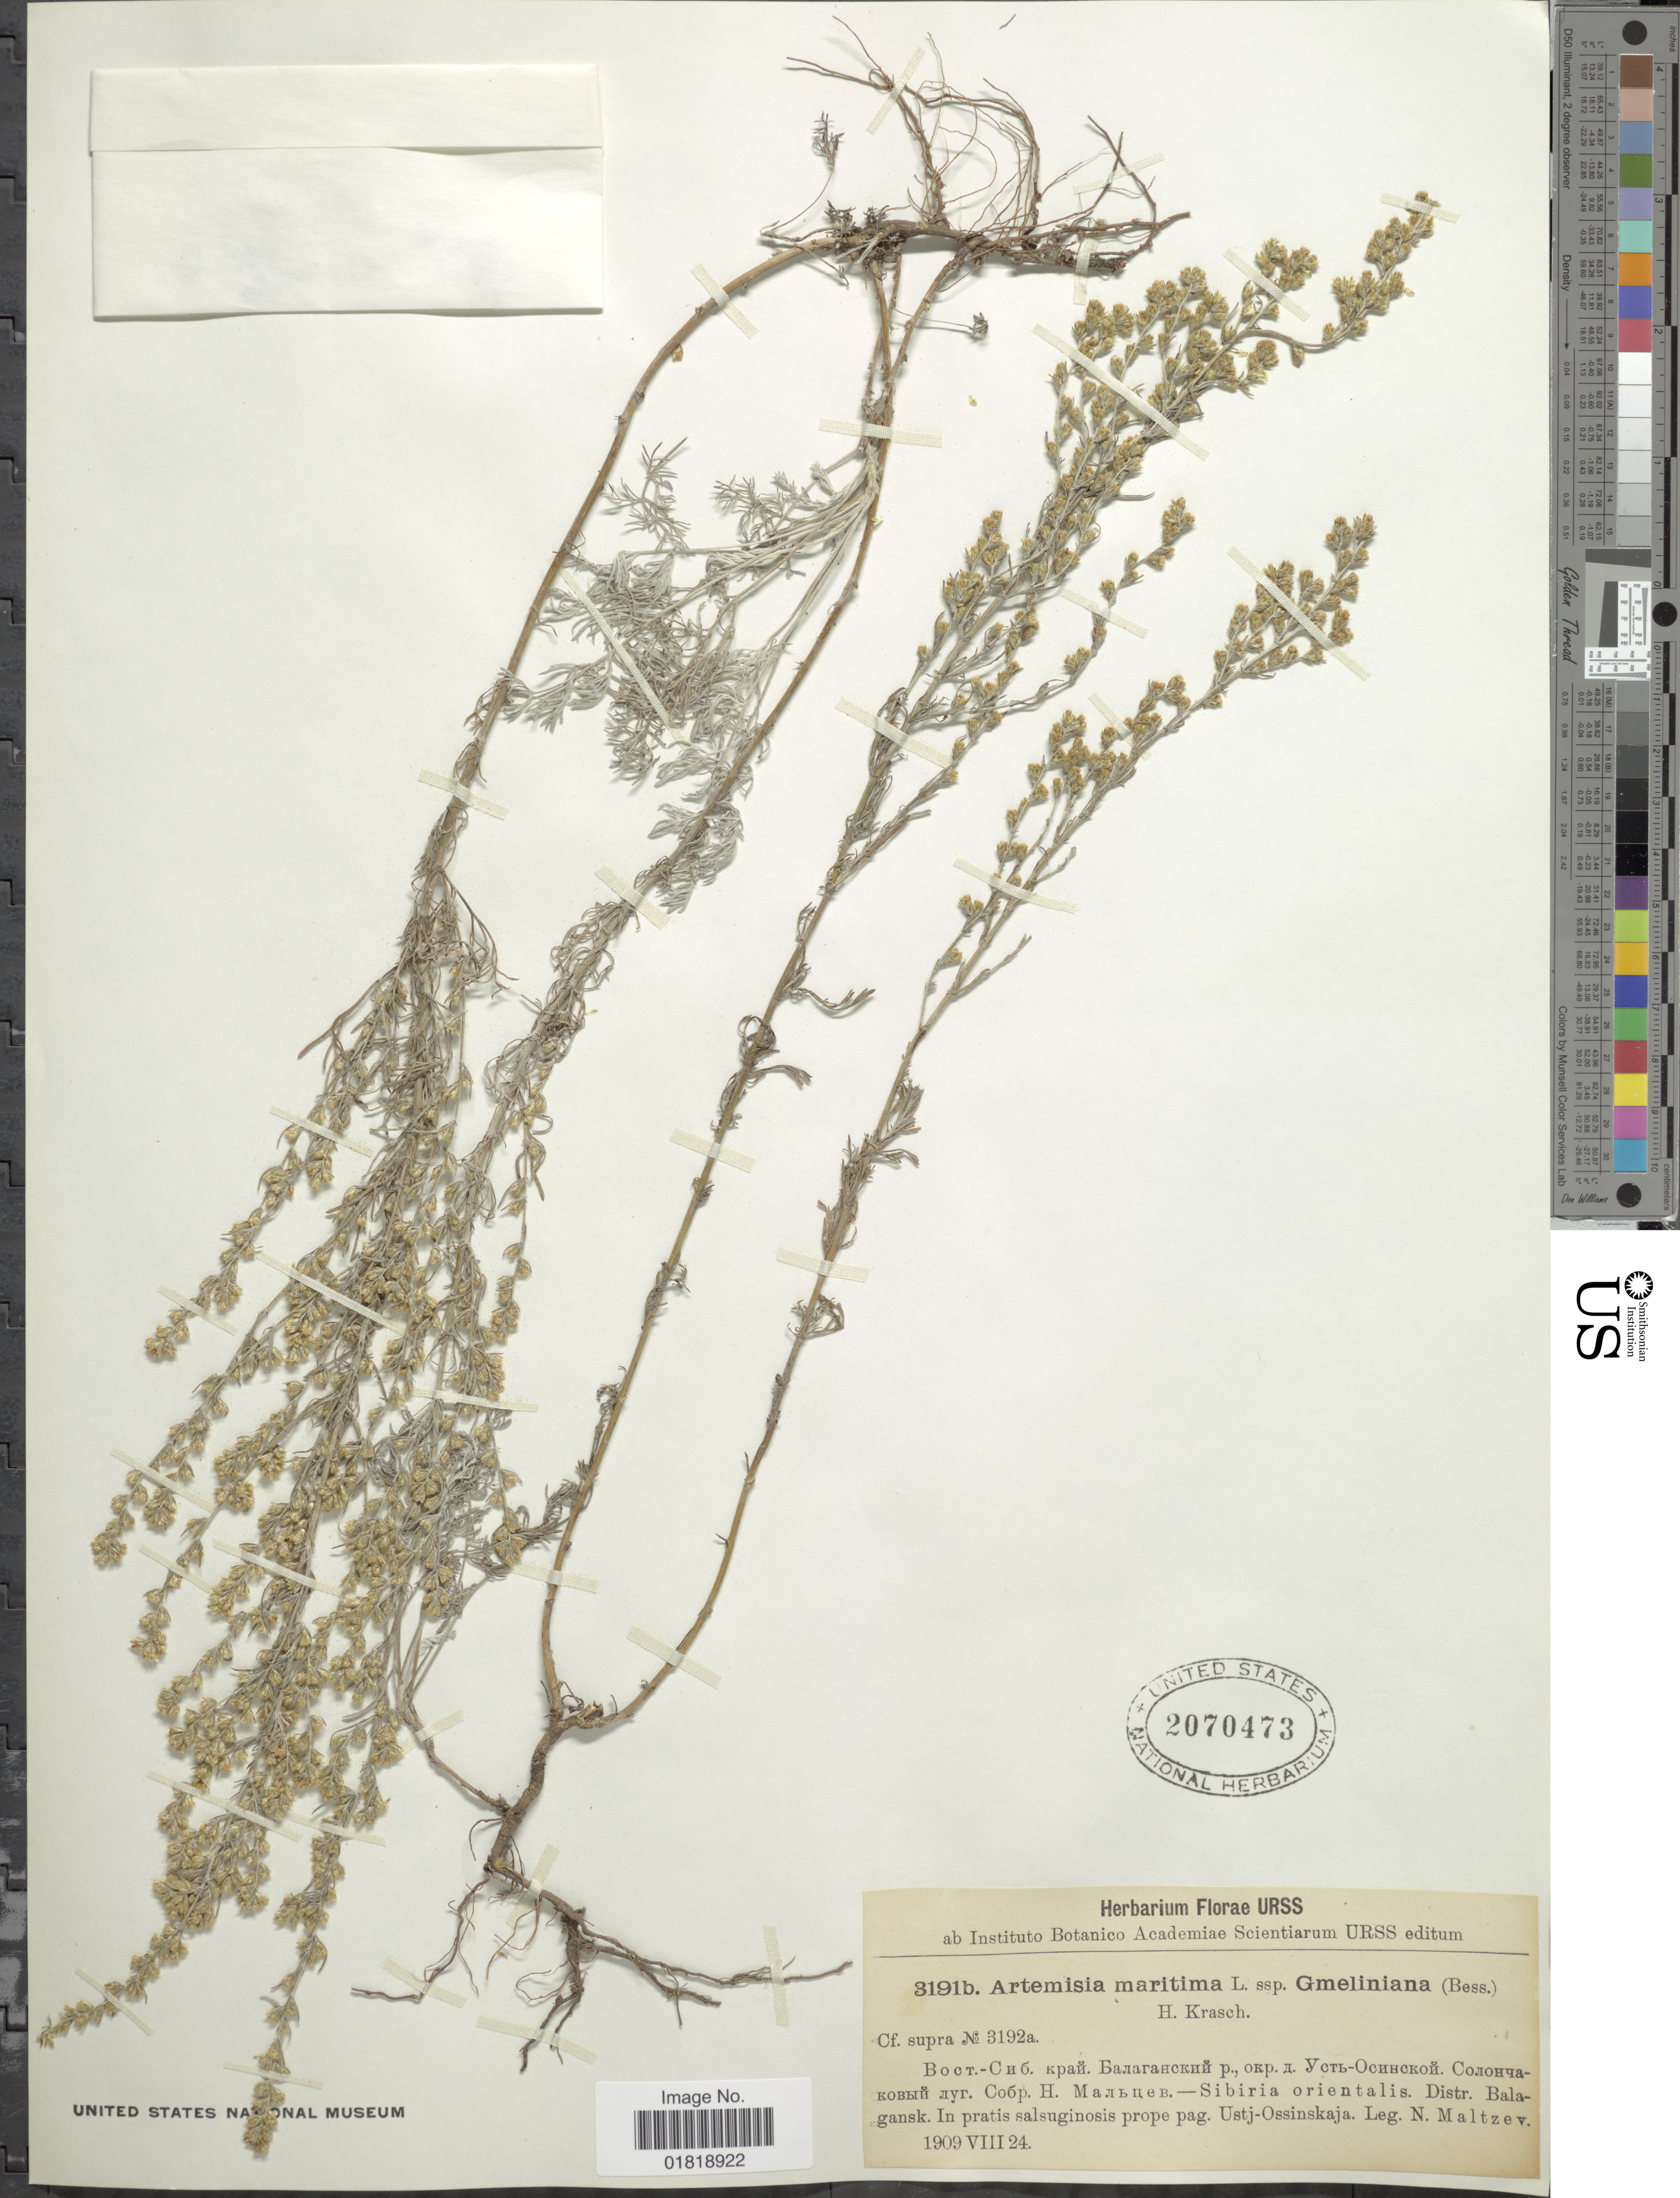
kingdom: Plantae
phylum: Tracheophyta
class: Magnoliopsida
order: Asterales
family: Asteraceae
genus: Artemisia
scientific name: Artemisia maritima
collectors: N. Maltzev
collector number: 3191b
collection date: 1909-08-24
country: Russian Federation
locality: Sibiria orientalis, Distr. Balagansk, in pratis salsuginosis prope pag. Ustj-Ossinskaja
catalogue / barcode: US 2070473